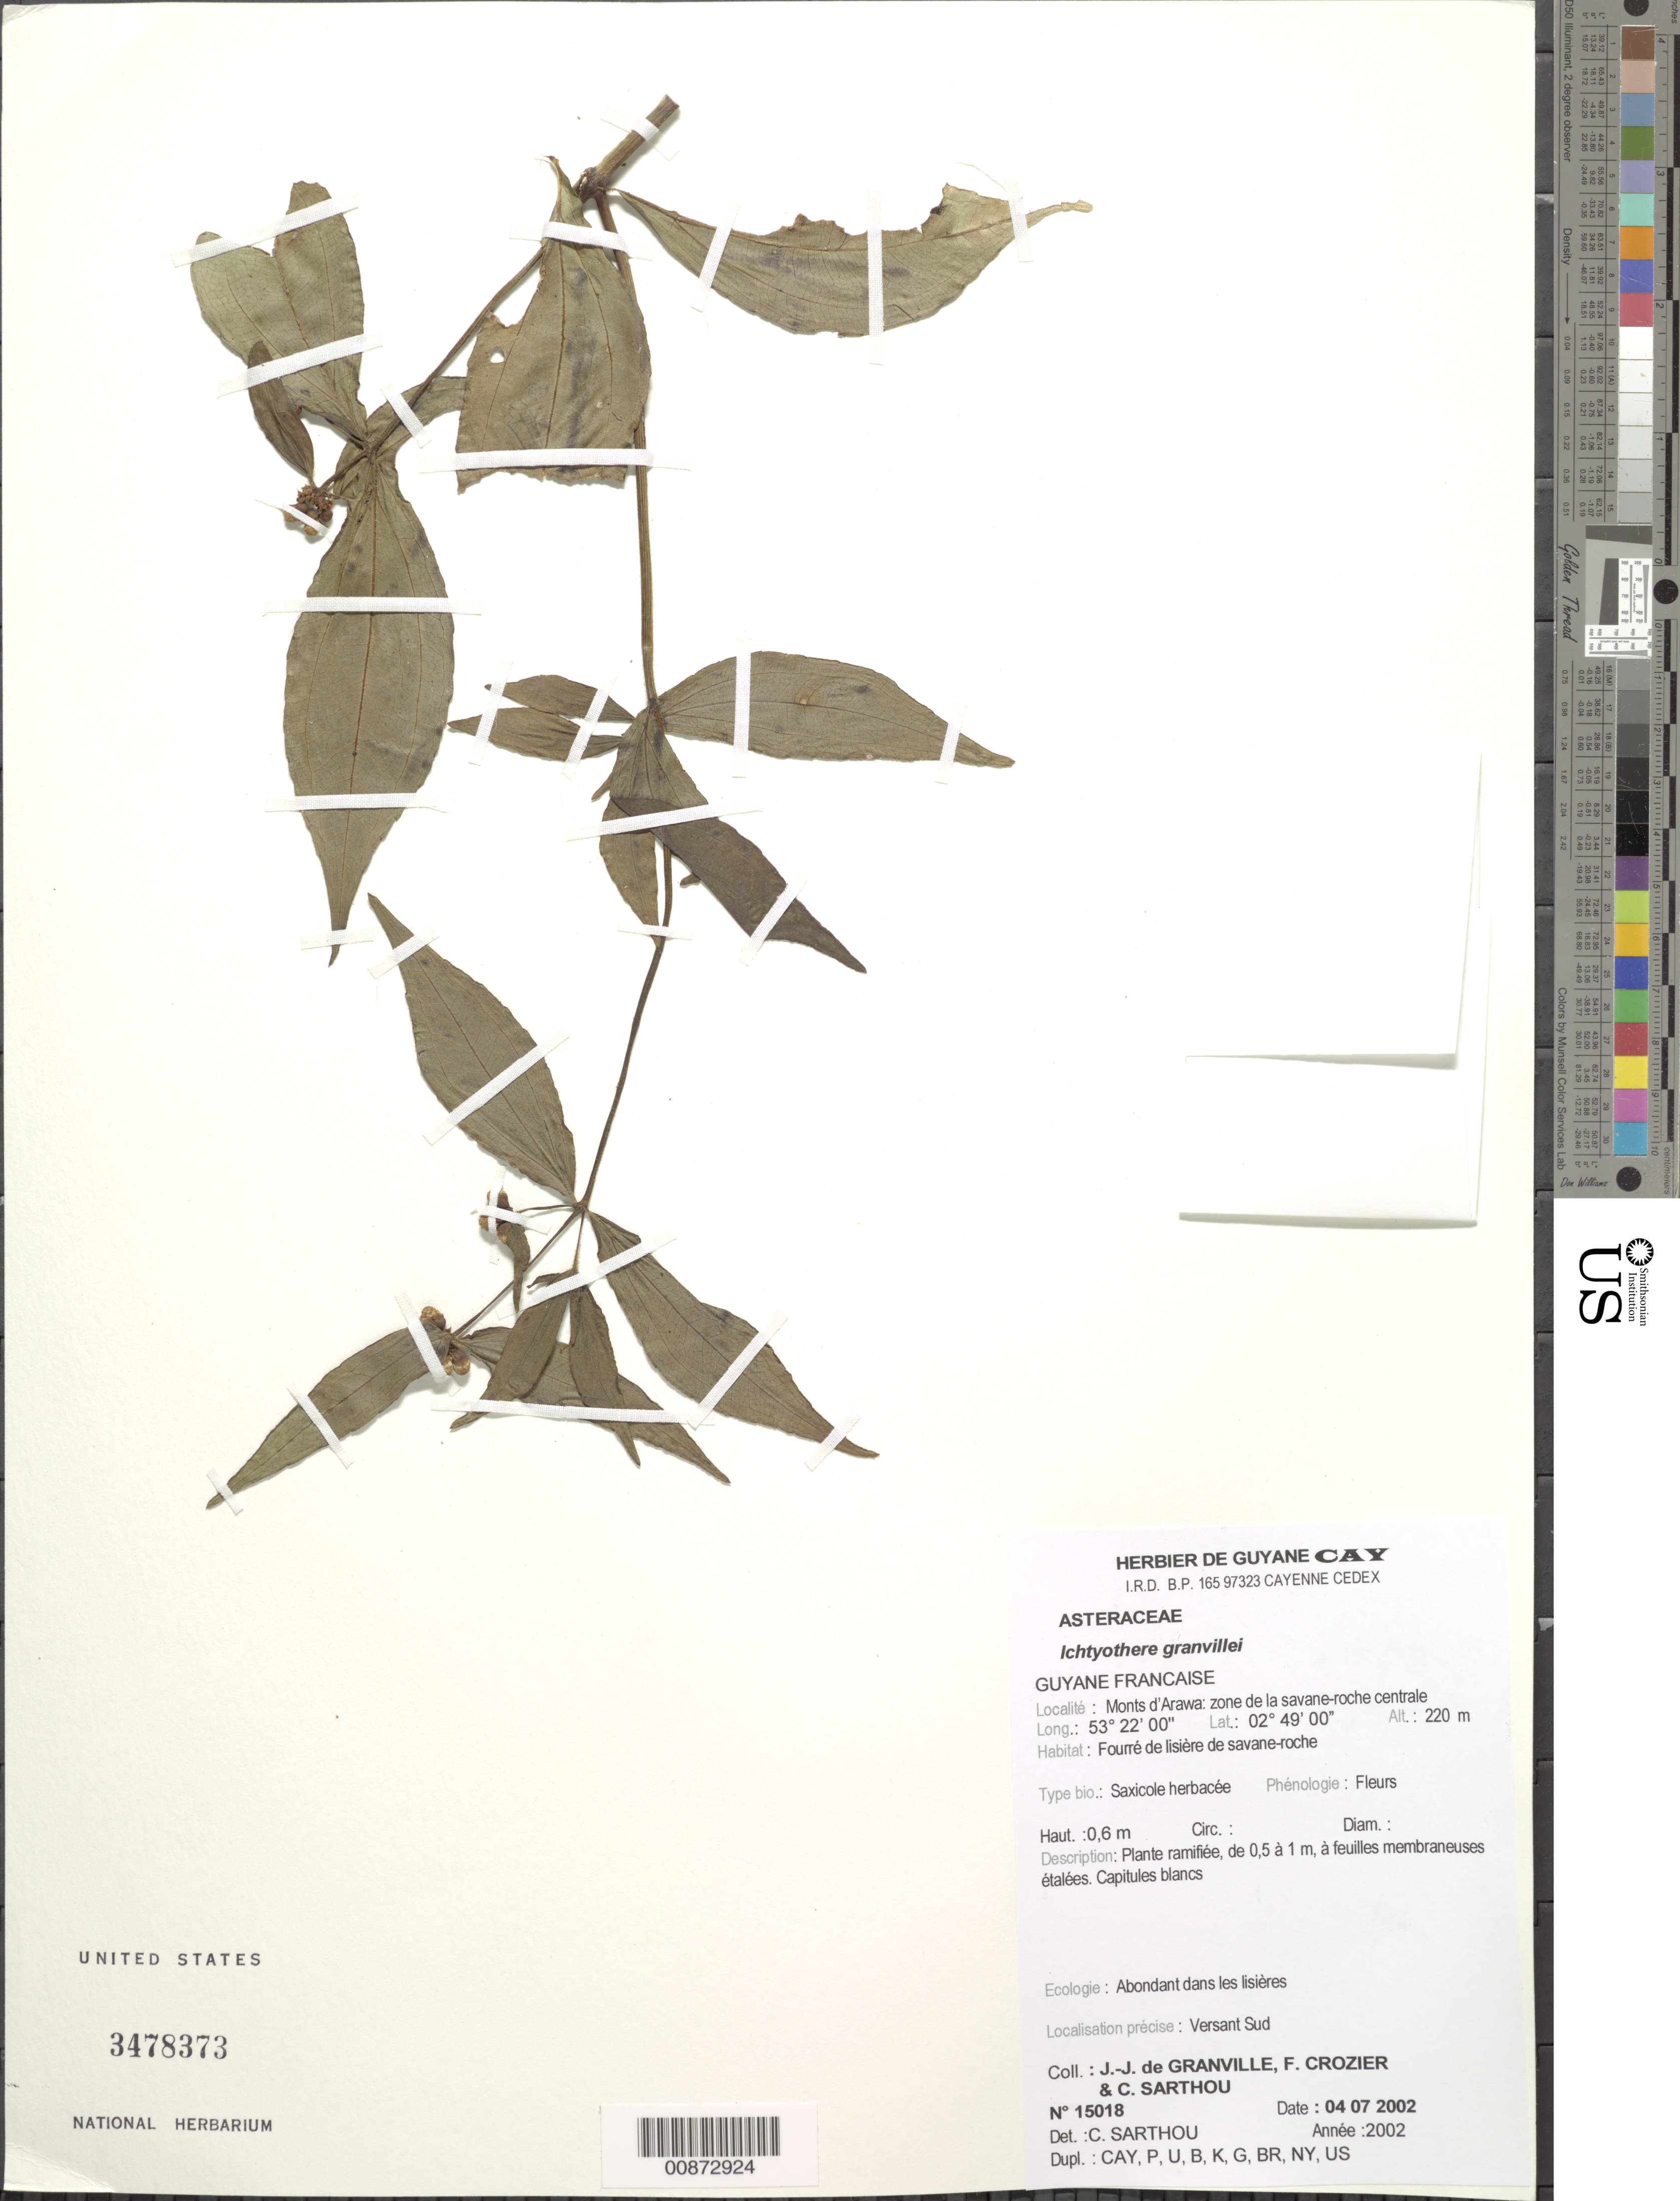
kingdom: Plantae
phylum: Tracheophyta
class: Magnoliopsida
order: Asterales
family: Asteraceae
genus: Ichthyothere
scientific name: Ichthyothere granvillei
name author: H. Rob.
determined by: Sarthou, C.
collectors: J.-J. de Granville, F. Crozier & C. Sarthou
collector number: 15018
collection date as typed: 4-Jul-02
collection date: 2002-07-04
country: French Guiana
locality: Monts d'Arawa, zone de la savane-roche centrale, versant Sud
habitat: Fourré de lisière de savane-roche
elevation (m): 220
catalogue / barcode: US 3478373